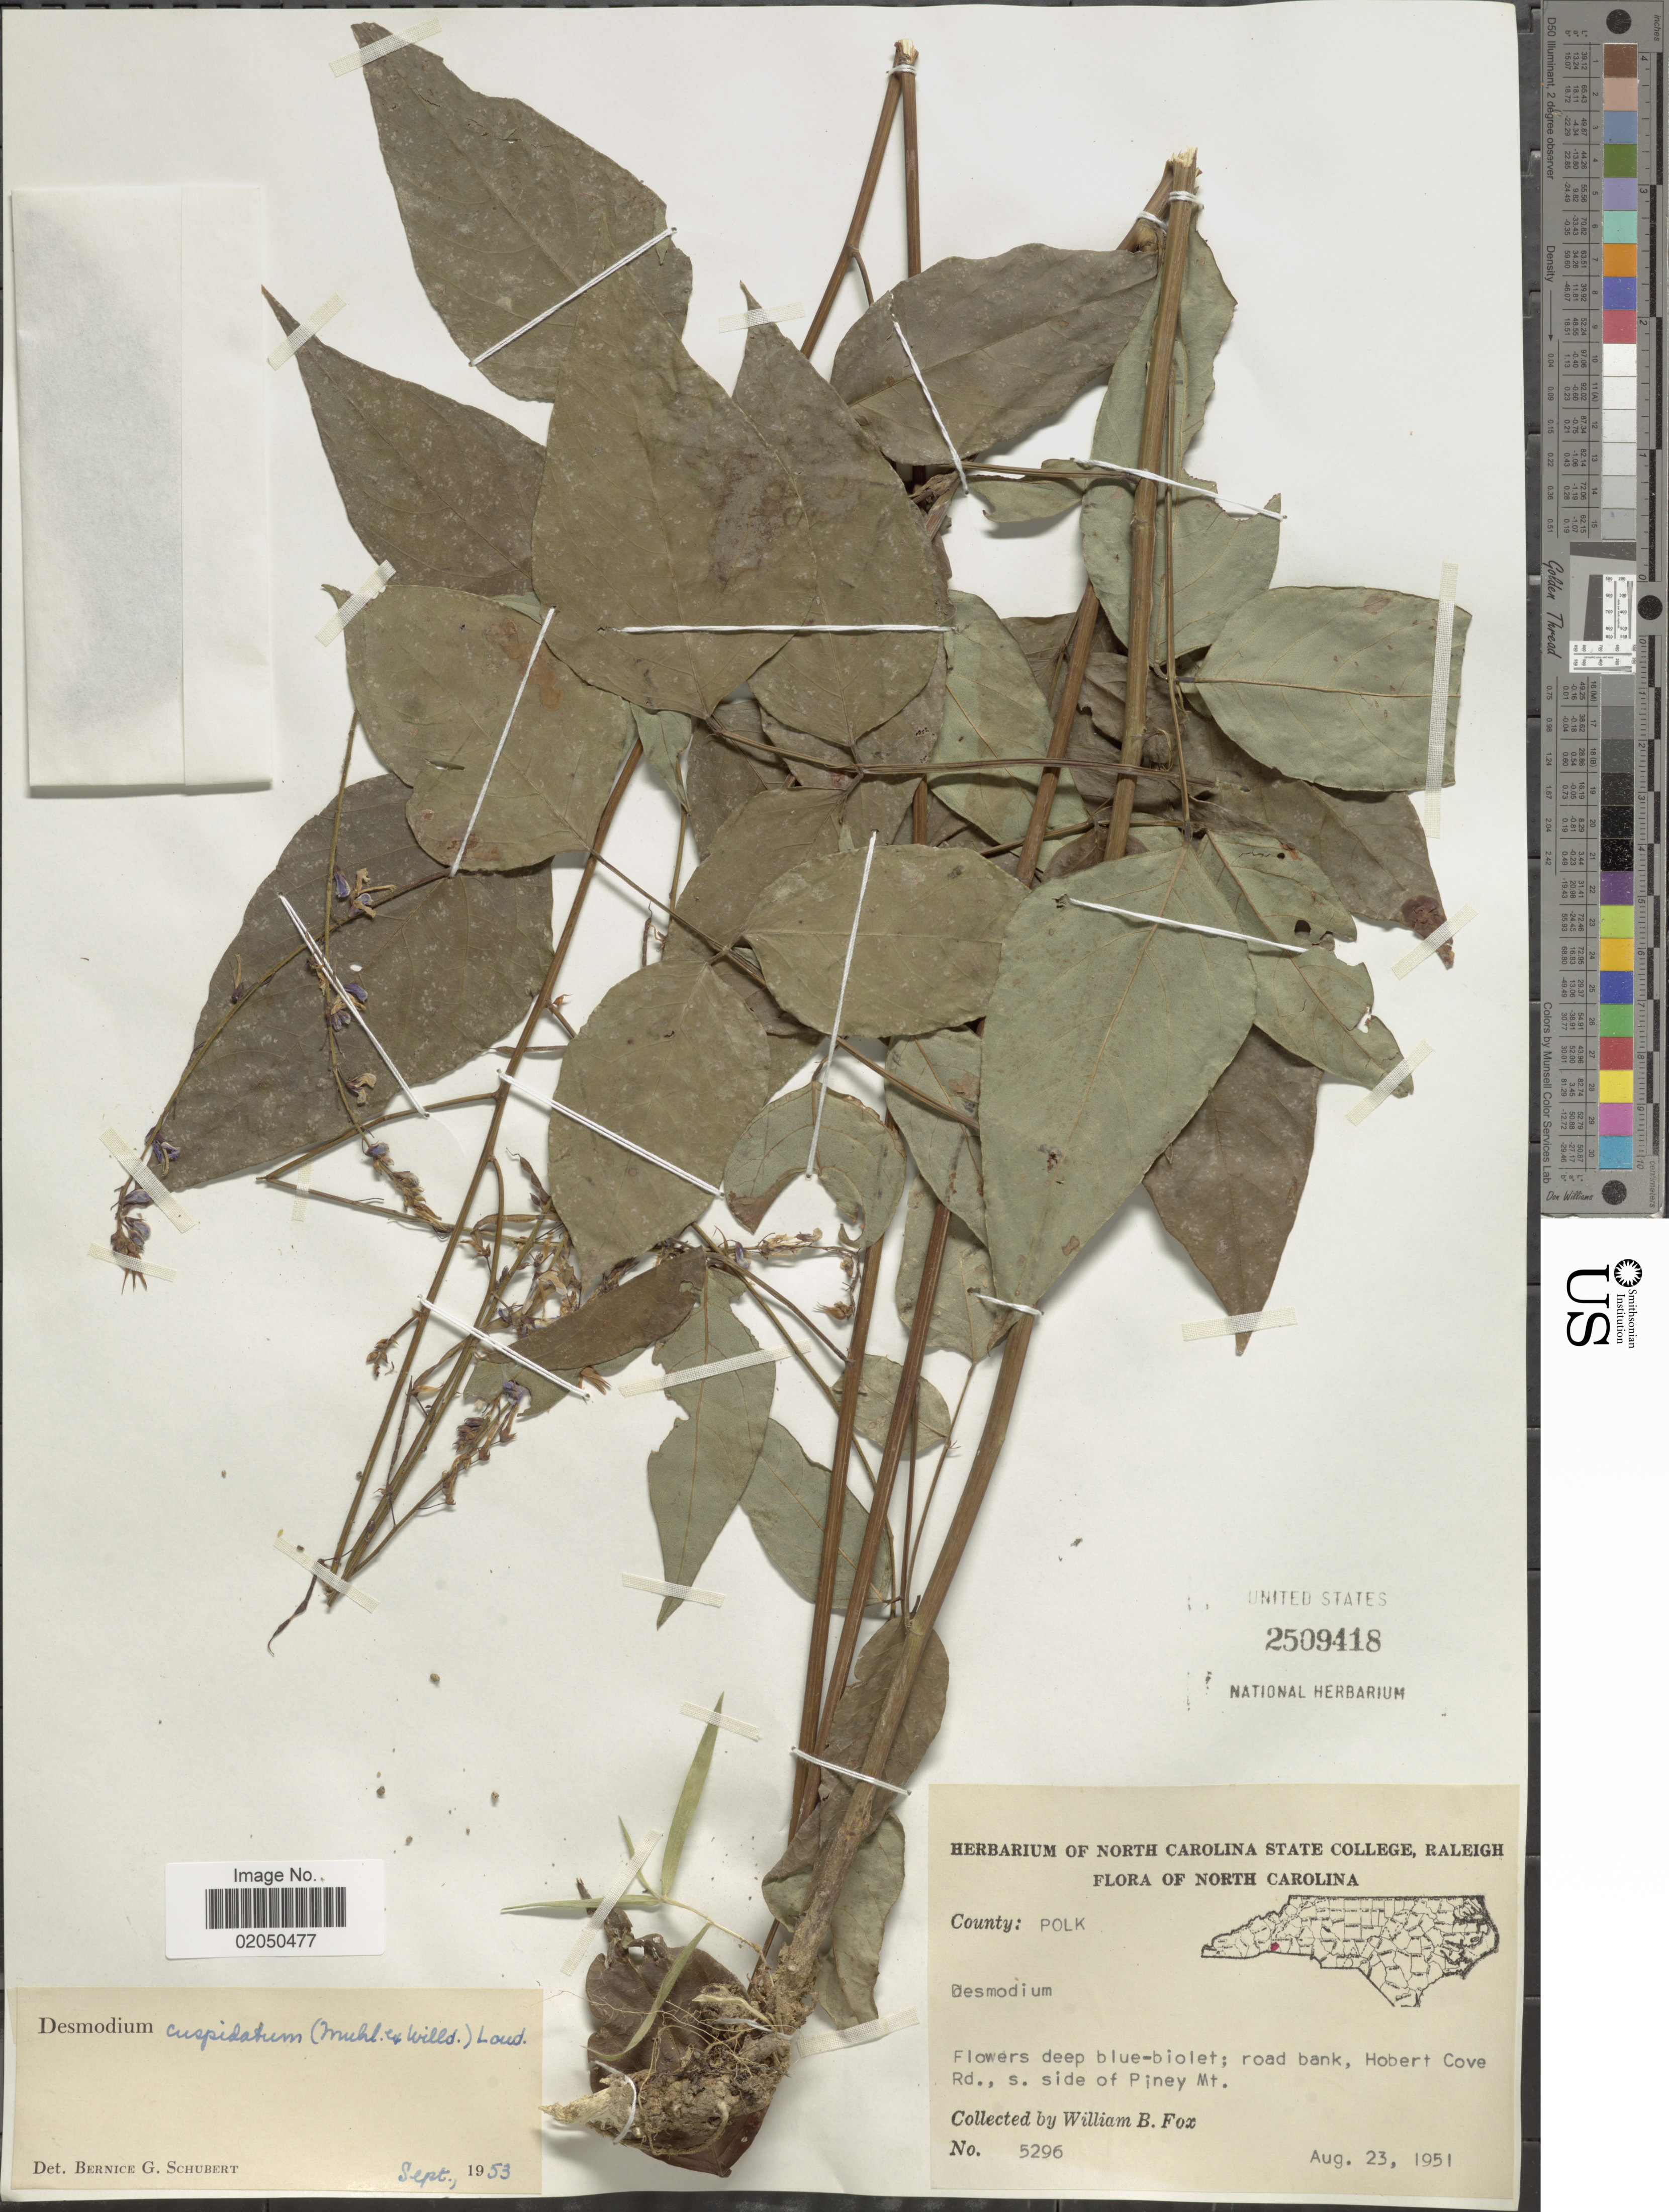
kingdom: Plantae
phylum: Tracheophyta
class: Magnoliopsida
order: Fabales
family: Fabaceae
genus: Desmodium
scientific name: Desmodium cuspidatum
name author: (Muhl. ex Willd.) Loudon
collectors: W. B. Fox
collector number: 5296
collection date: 1951-08-23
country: United States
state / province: North Carolina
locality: County: Polk, Hobert Cove Rd., s. side of Piney Mt.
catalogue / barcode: US 2509418